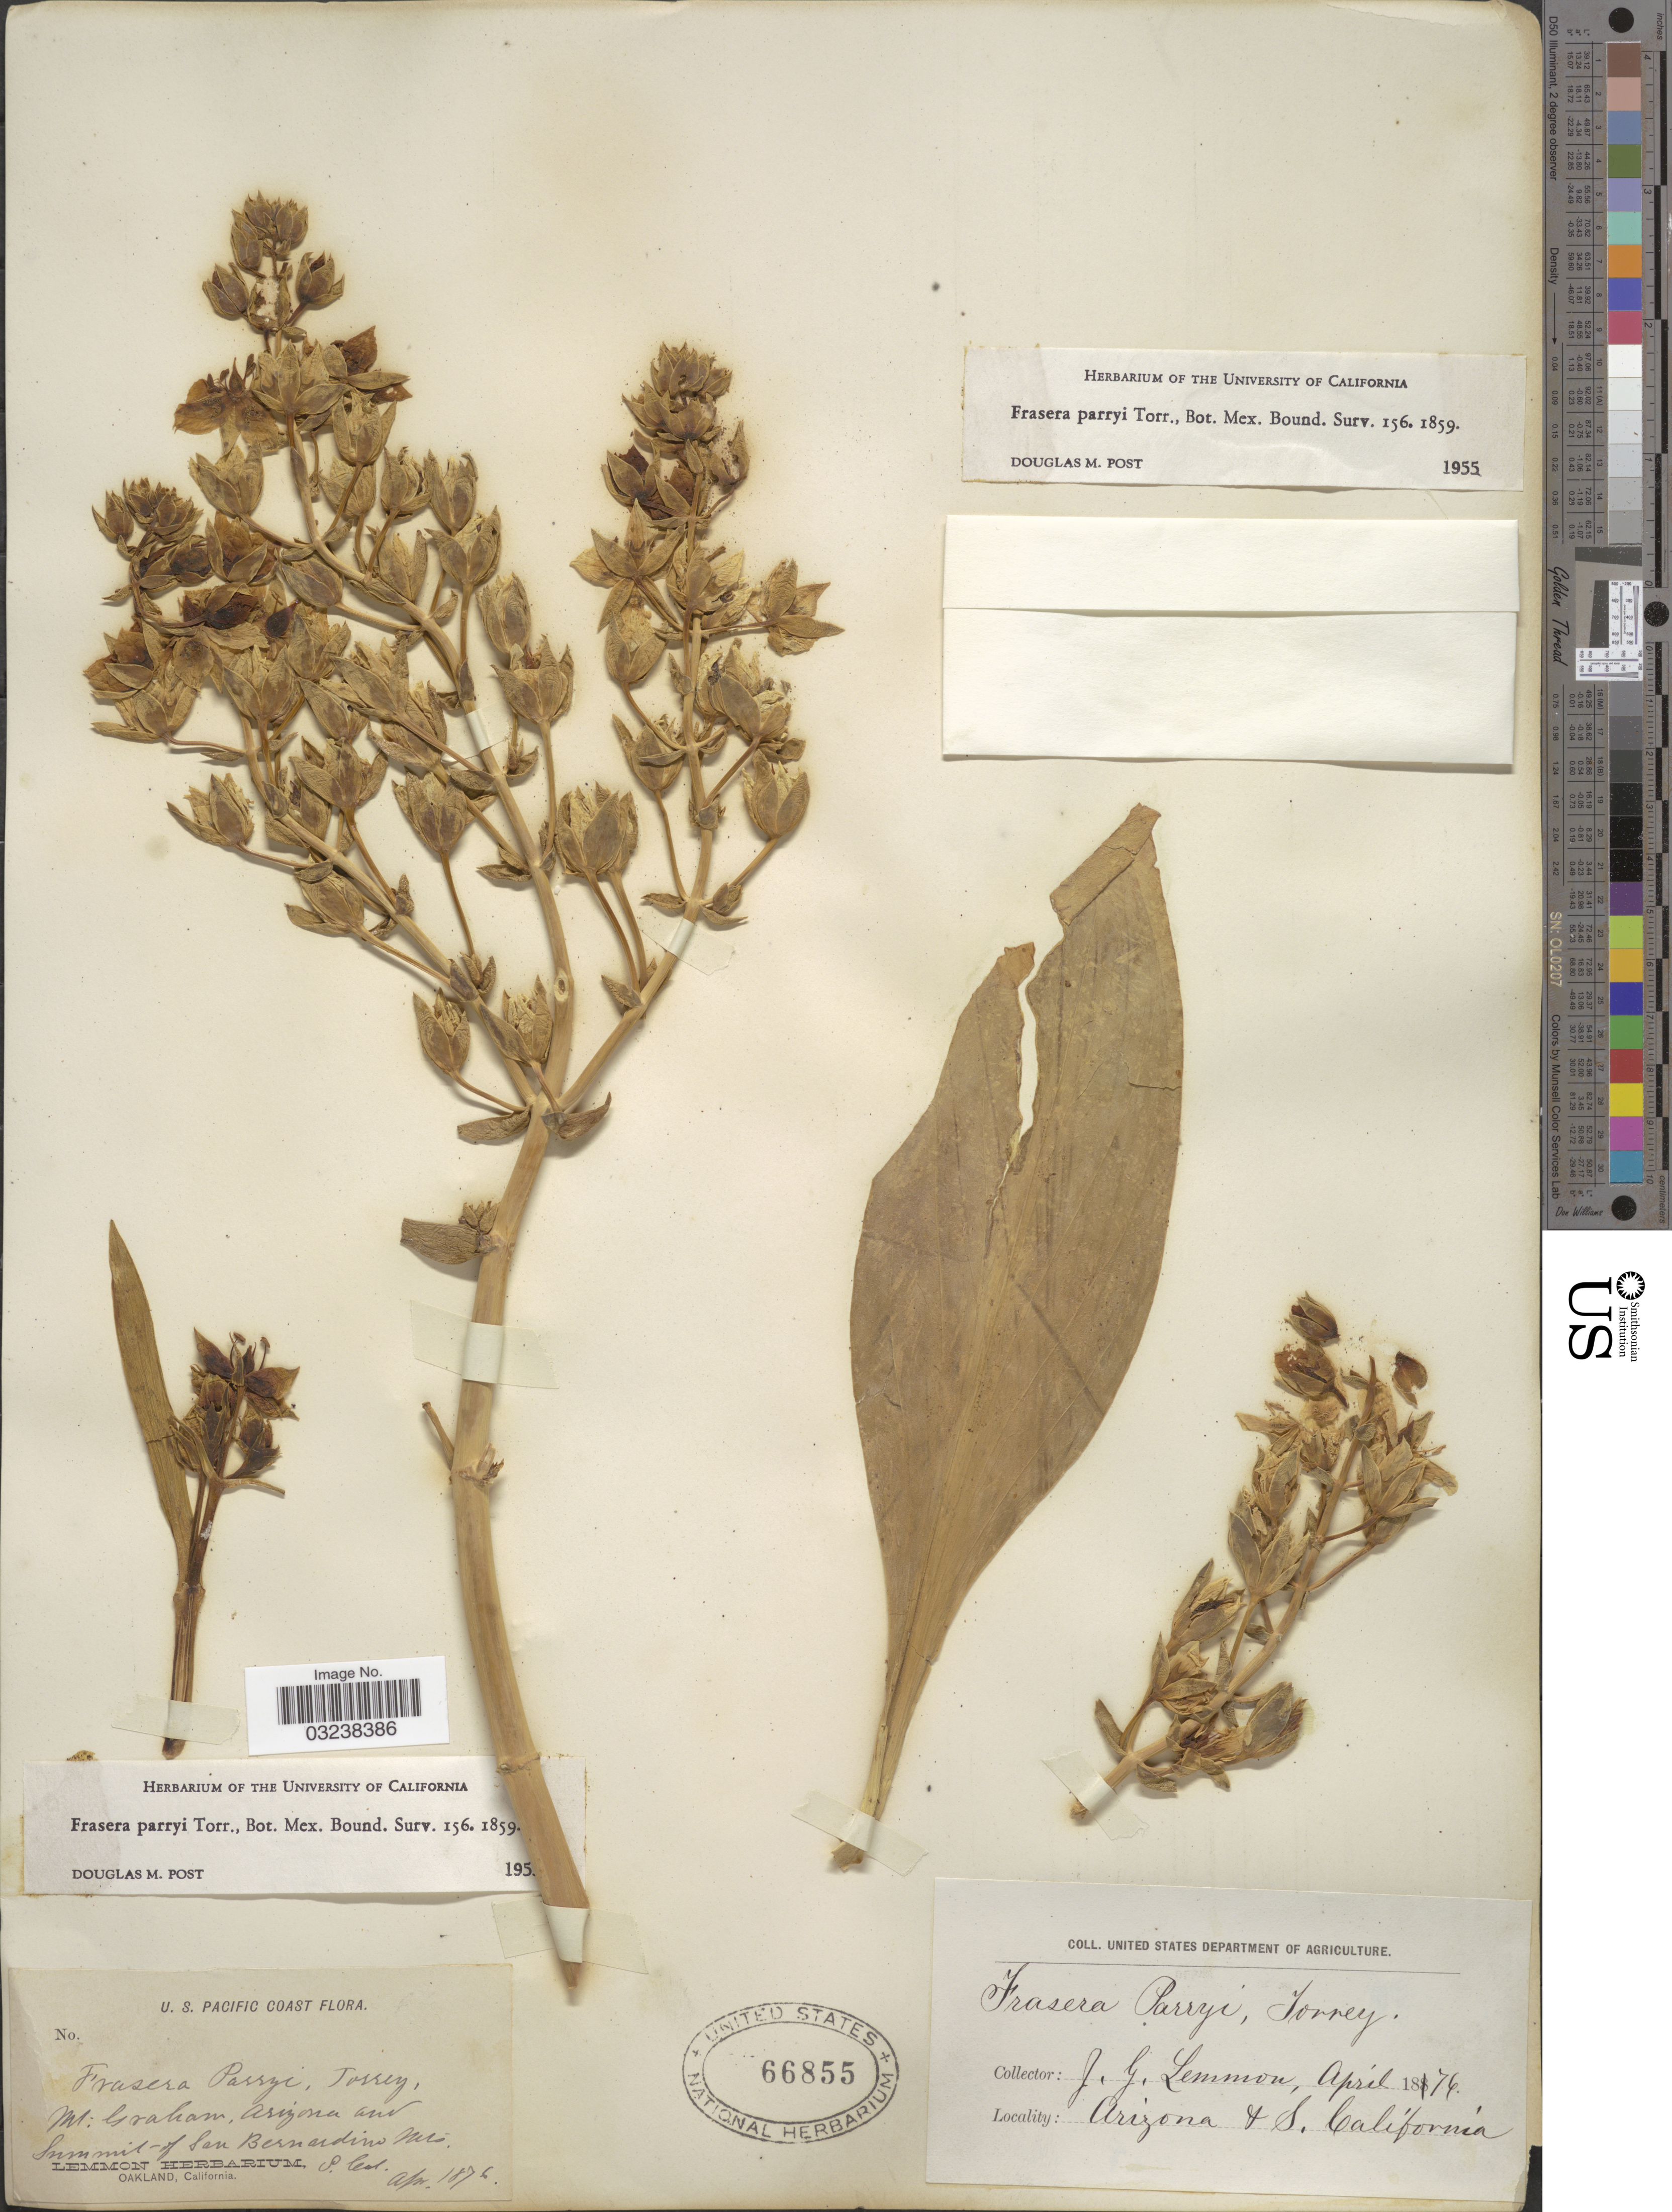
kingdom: Plantae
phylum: Tracheophyta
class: Magnoliopsida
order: Gentianales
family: Gentianaceae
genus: Swertia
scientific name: Swertia parryi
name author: (Torr.) Kuntze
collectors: J. Lemmon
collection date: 1876-04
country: United States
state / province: Arizona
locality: U. S. Pacific Coast. Mt: Graham, Arizona and Summit of San Bernardino Mts.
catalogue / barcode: US 66855